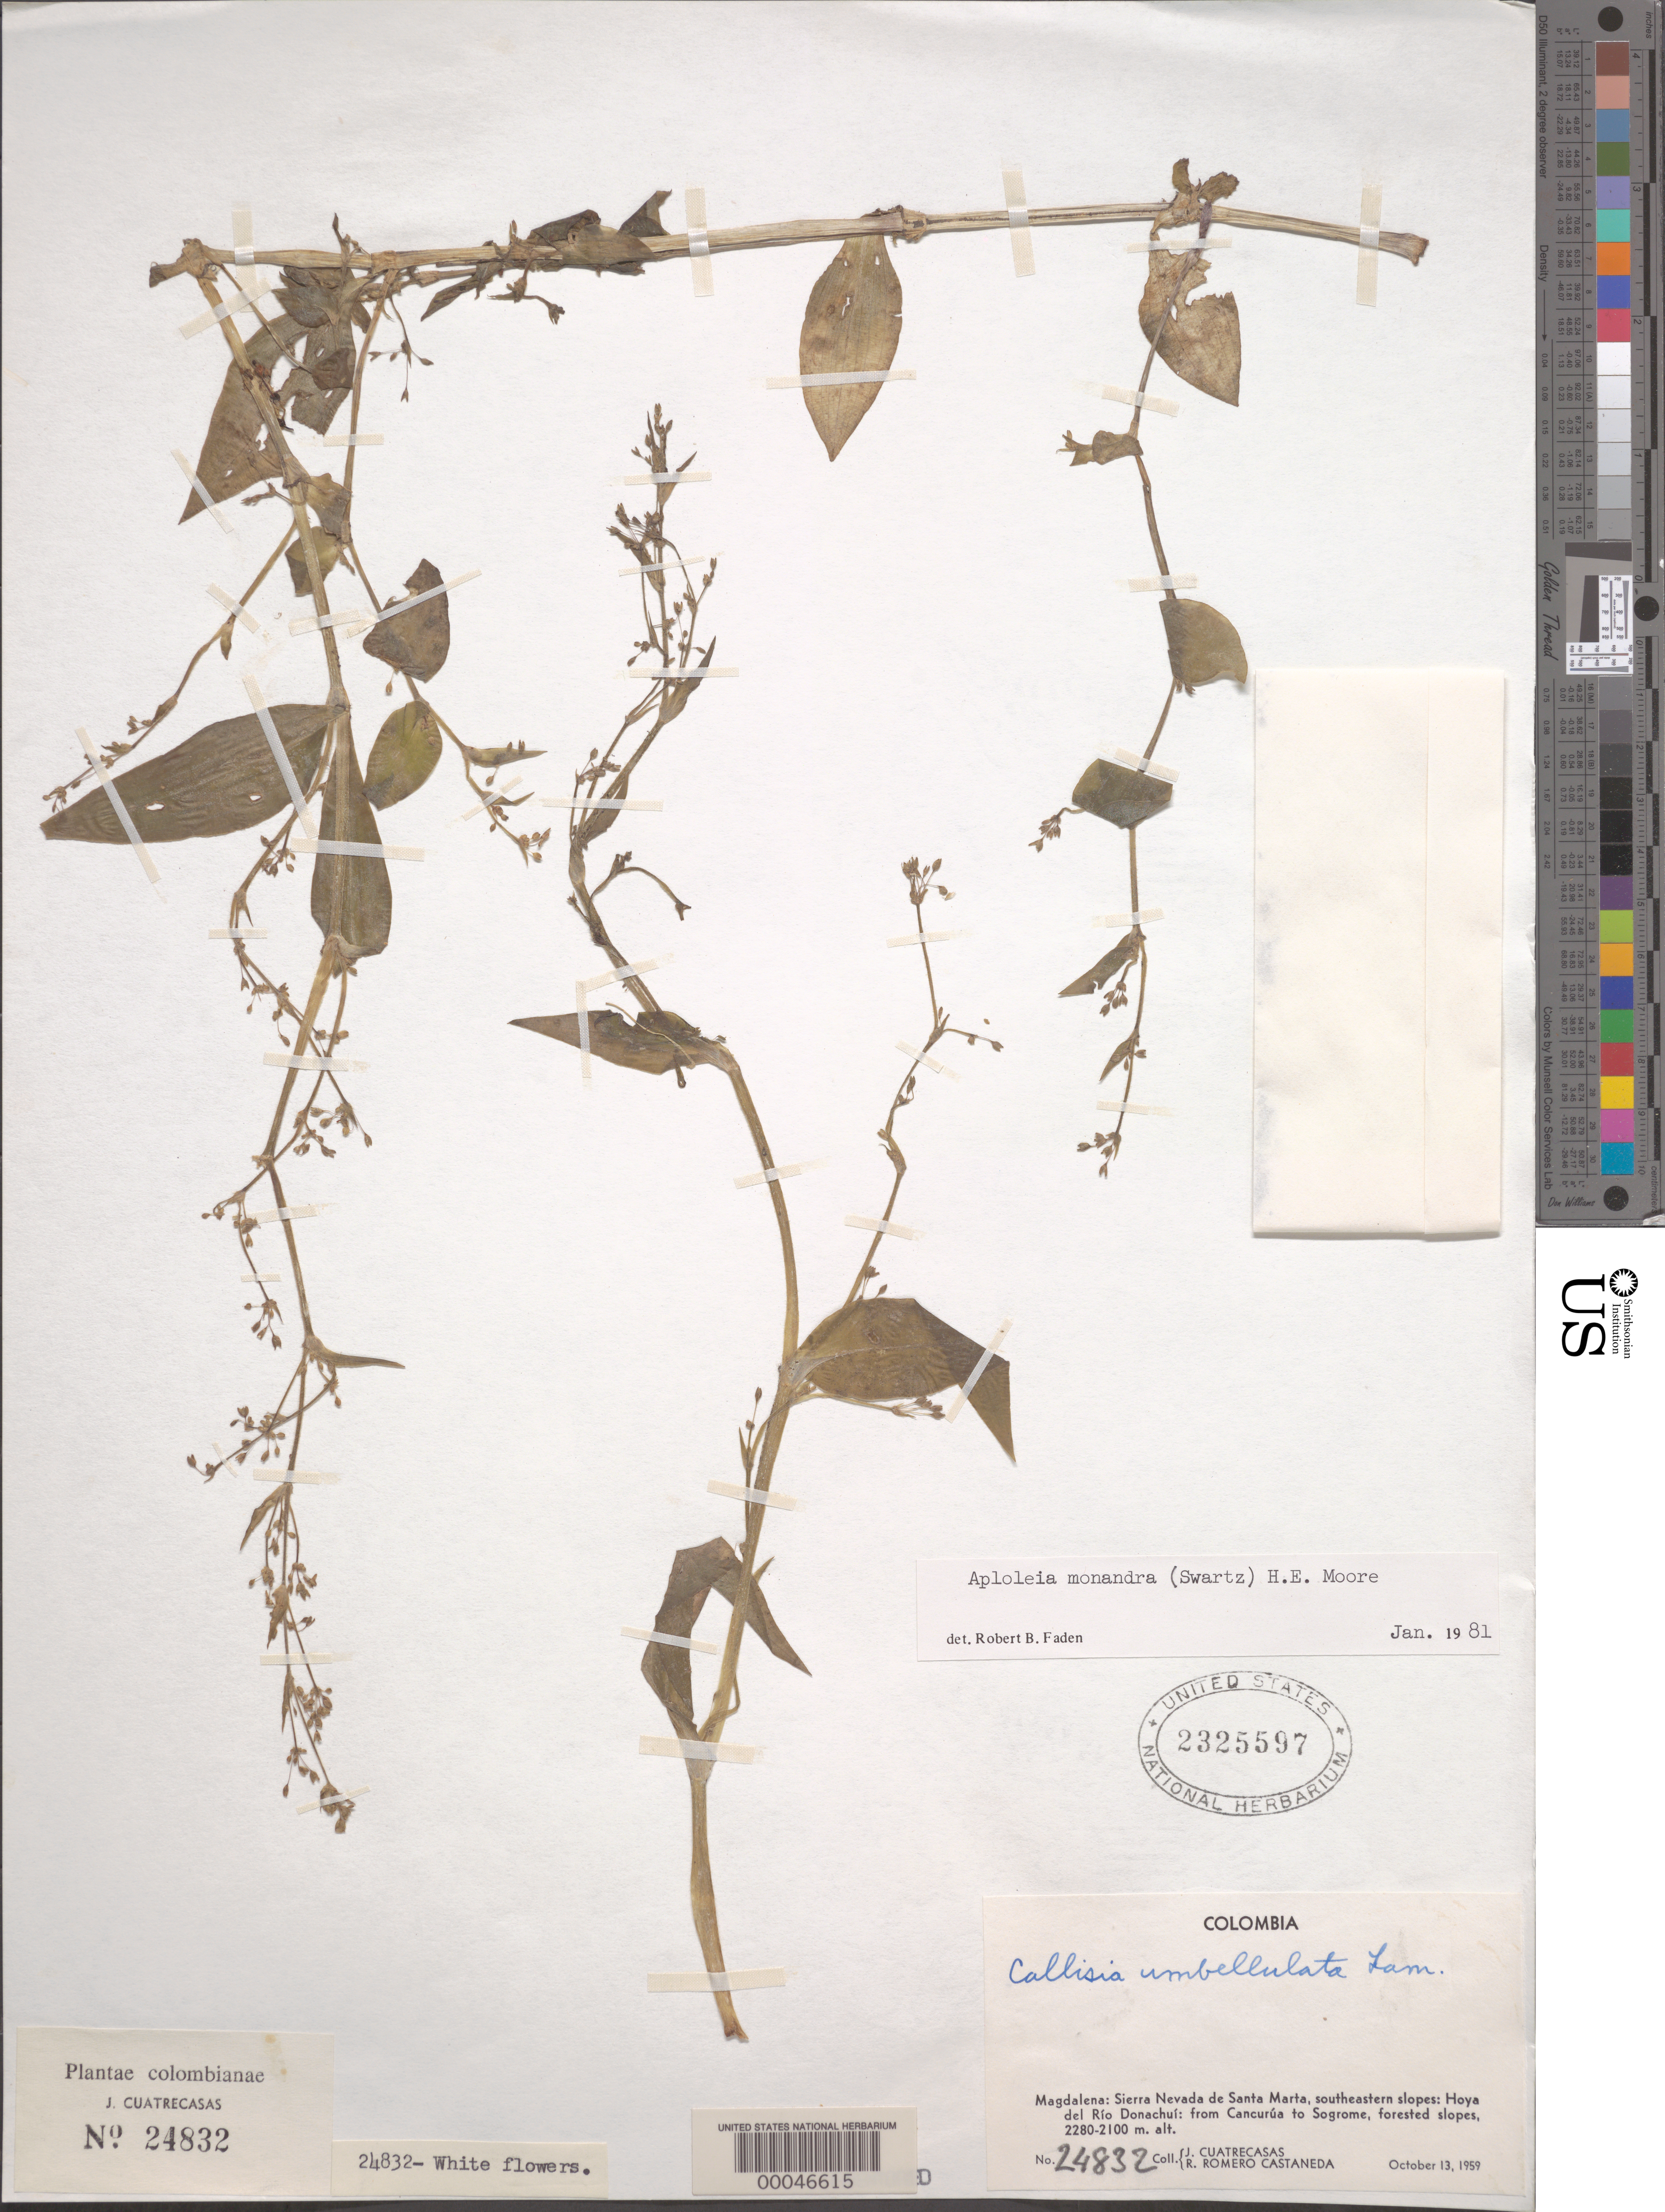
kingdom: Plantae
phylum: Tracheophyta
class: Liliopsida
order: Commelinales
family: Commelinaceae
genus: Callisia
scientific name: Callisia monandra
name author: (Sw.) Schult. & Schult. f.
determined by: Faden, Robert B., (US), Smithsonian Institution - National Museum of Natural History (UNITED STATES)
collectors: J. Cuatrecasas & R. Romero Castañeda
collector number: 24832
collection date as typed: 13 Oct 1959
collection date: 1959-10-13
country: Colombia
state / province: Magdalena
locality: Sierra Nevada de Santa Marta, from Cancurua to Sogrome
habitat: Forested slopes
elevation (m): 2280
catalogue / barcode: US 2325597